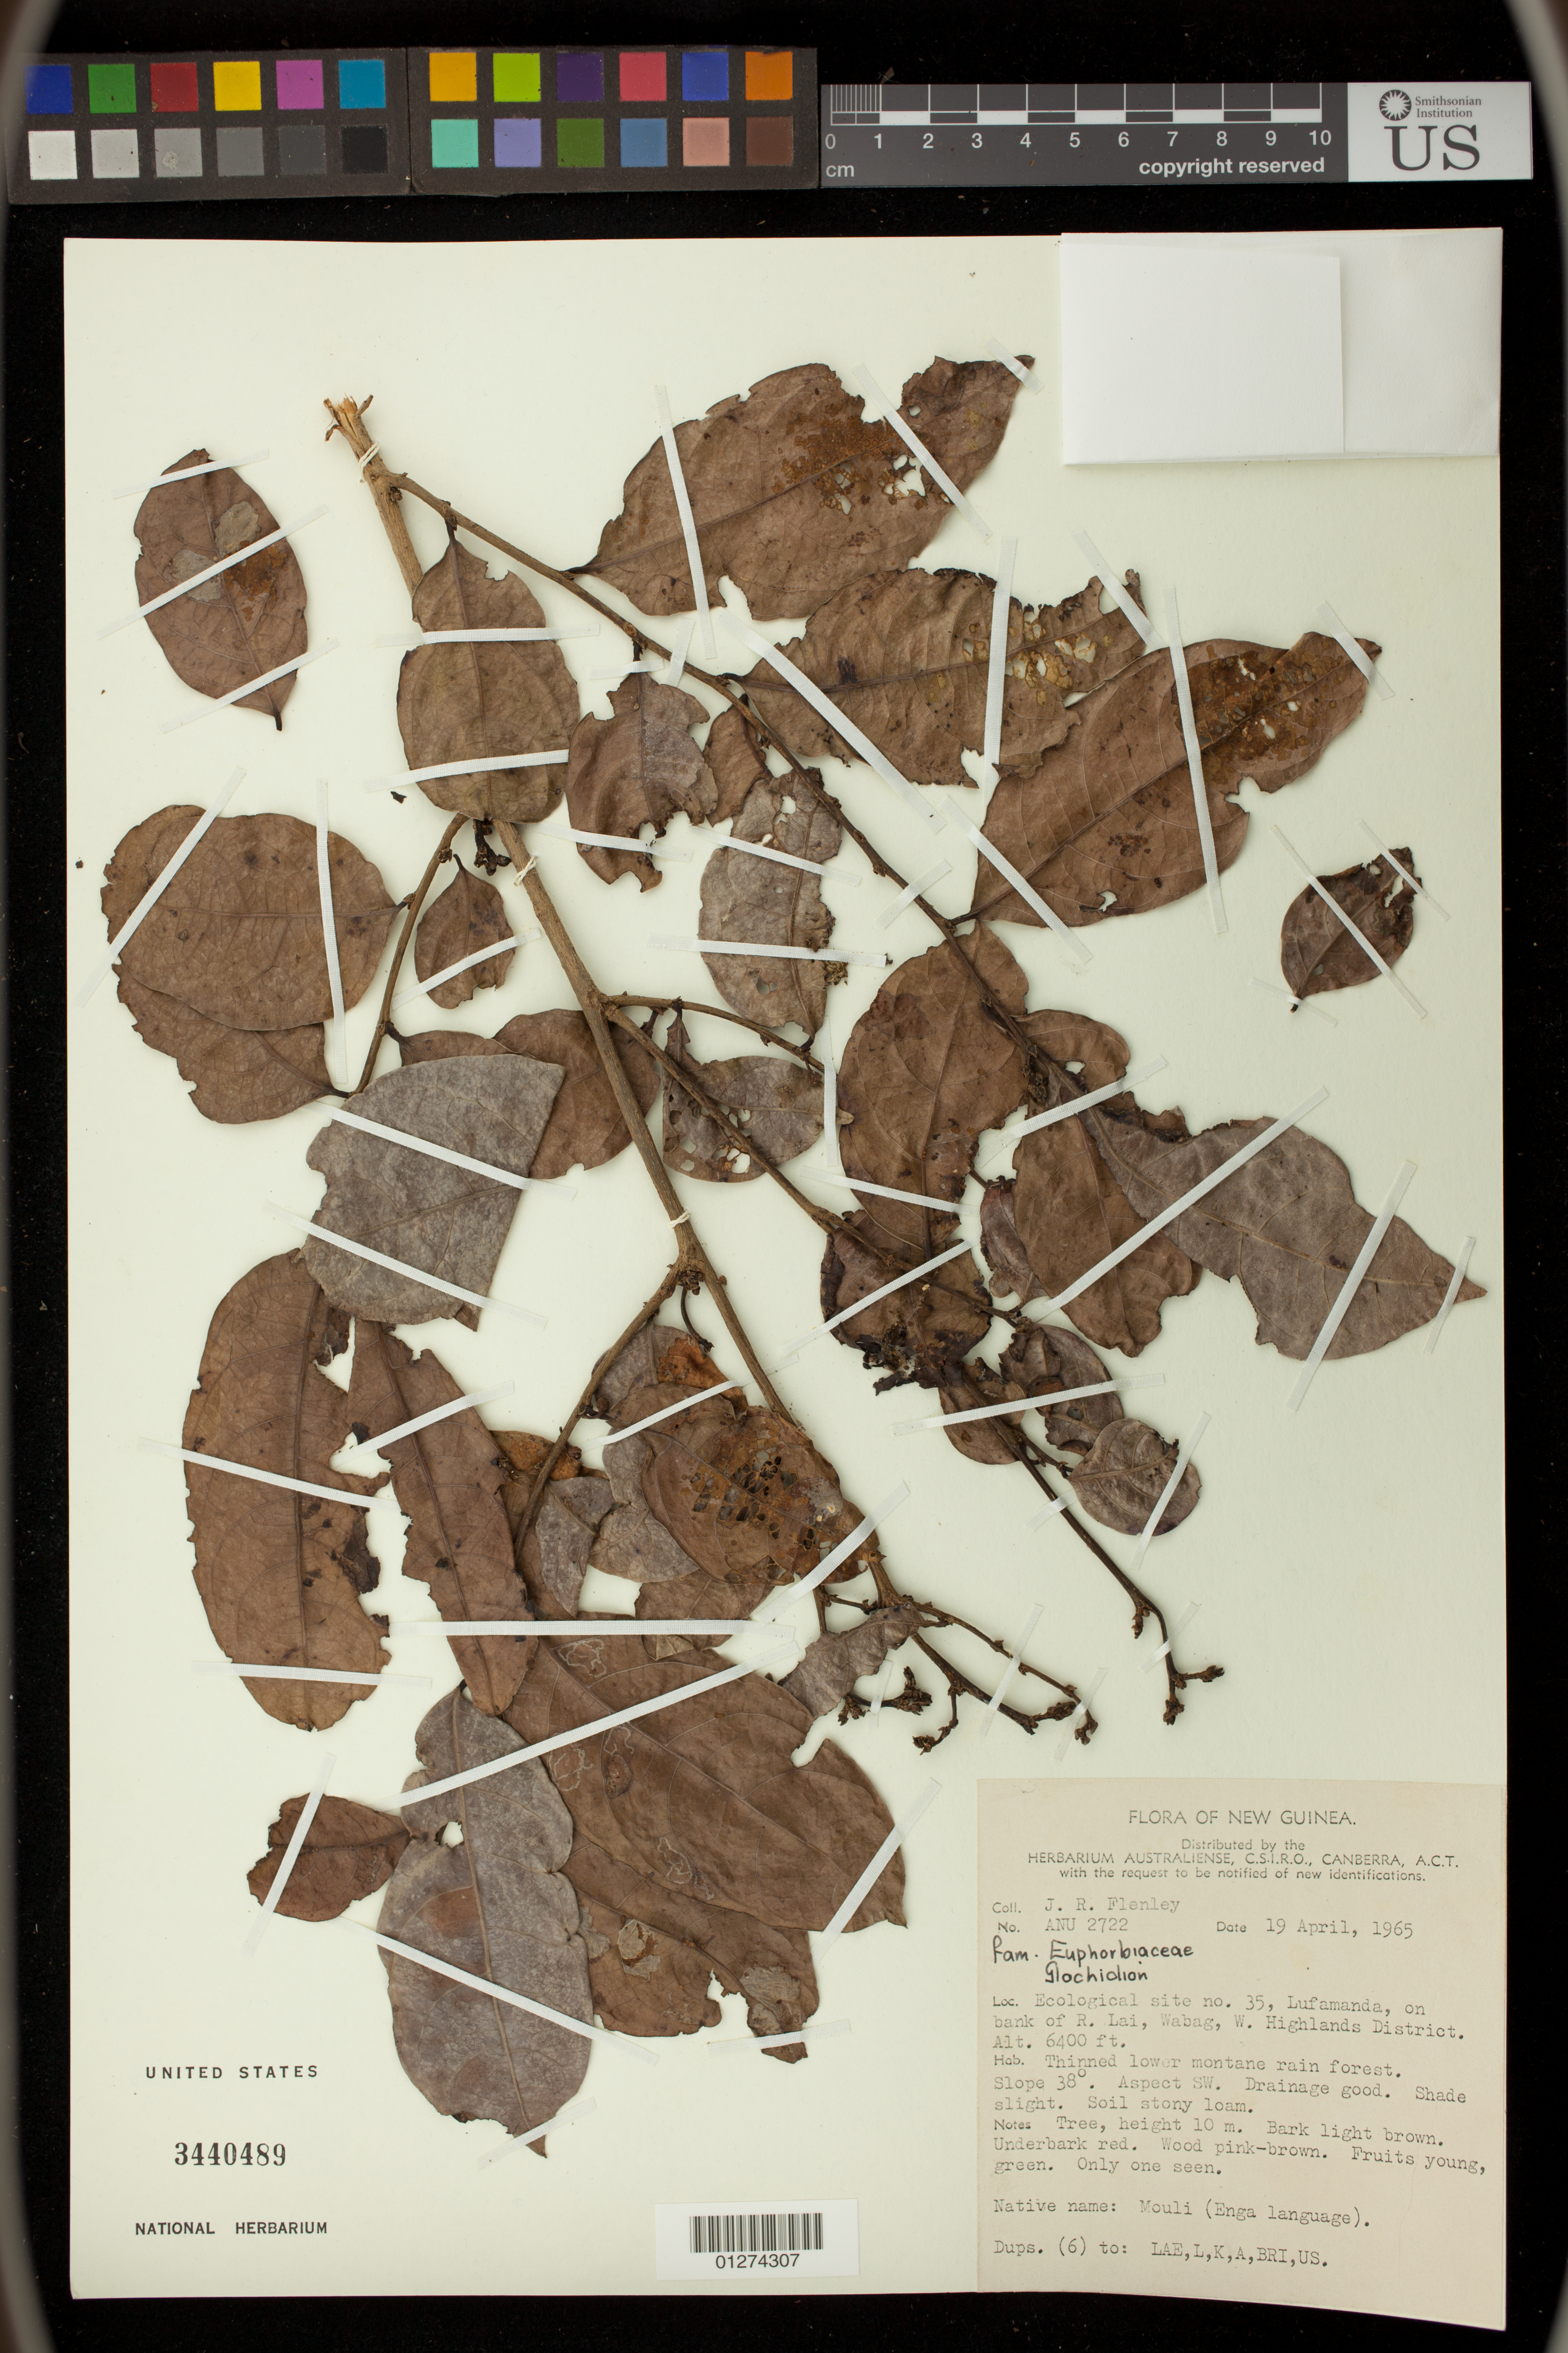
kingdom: Plantae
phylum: Tracheophyta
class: Magnoliopsida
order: Malpighiales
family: Phyllanthaceae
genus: Glochidion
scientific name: Glochidion sp.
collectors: J. Flenley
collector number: ANU 2722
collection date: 1965-04-19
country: Papua New Guinea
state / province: Enga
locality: Ecological site no. 35, Lufamanda, on bank of R. Lai, Wabag, W. Highlands District.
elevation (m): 1951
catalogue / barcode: US 3440489